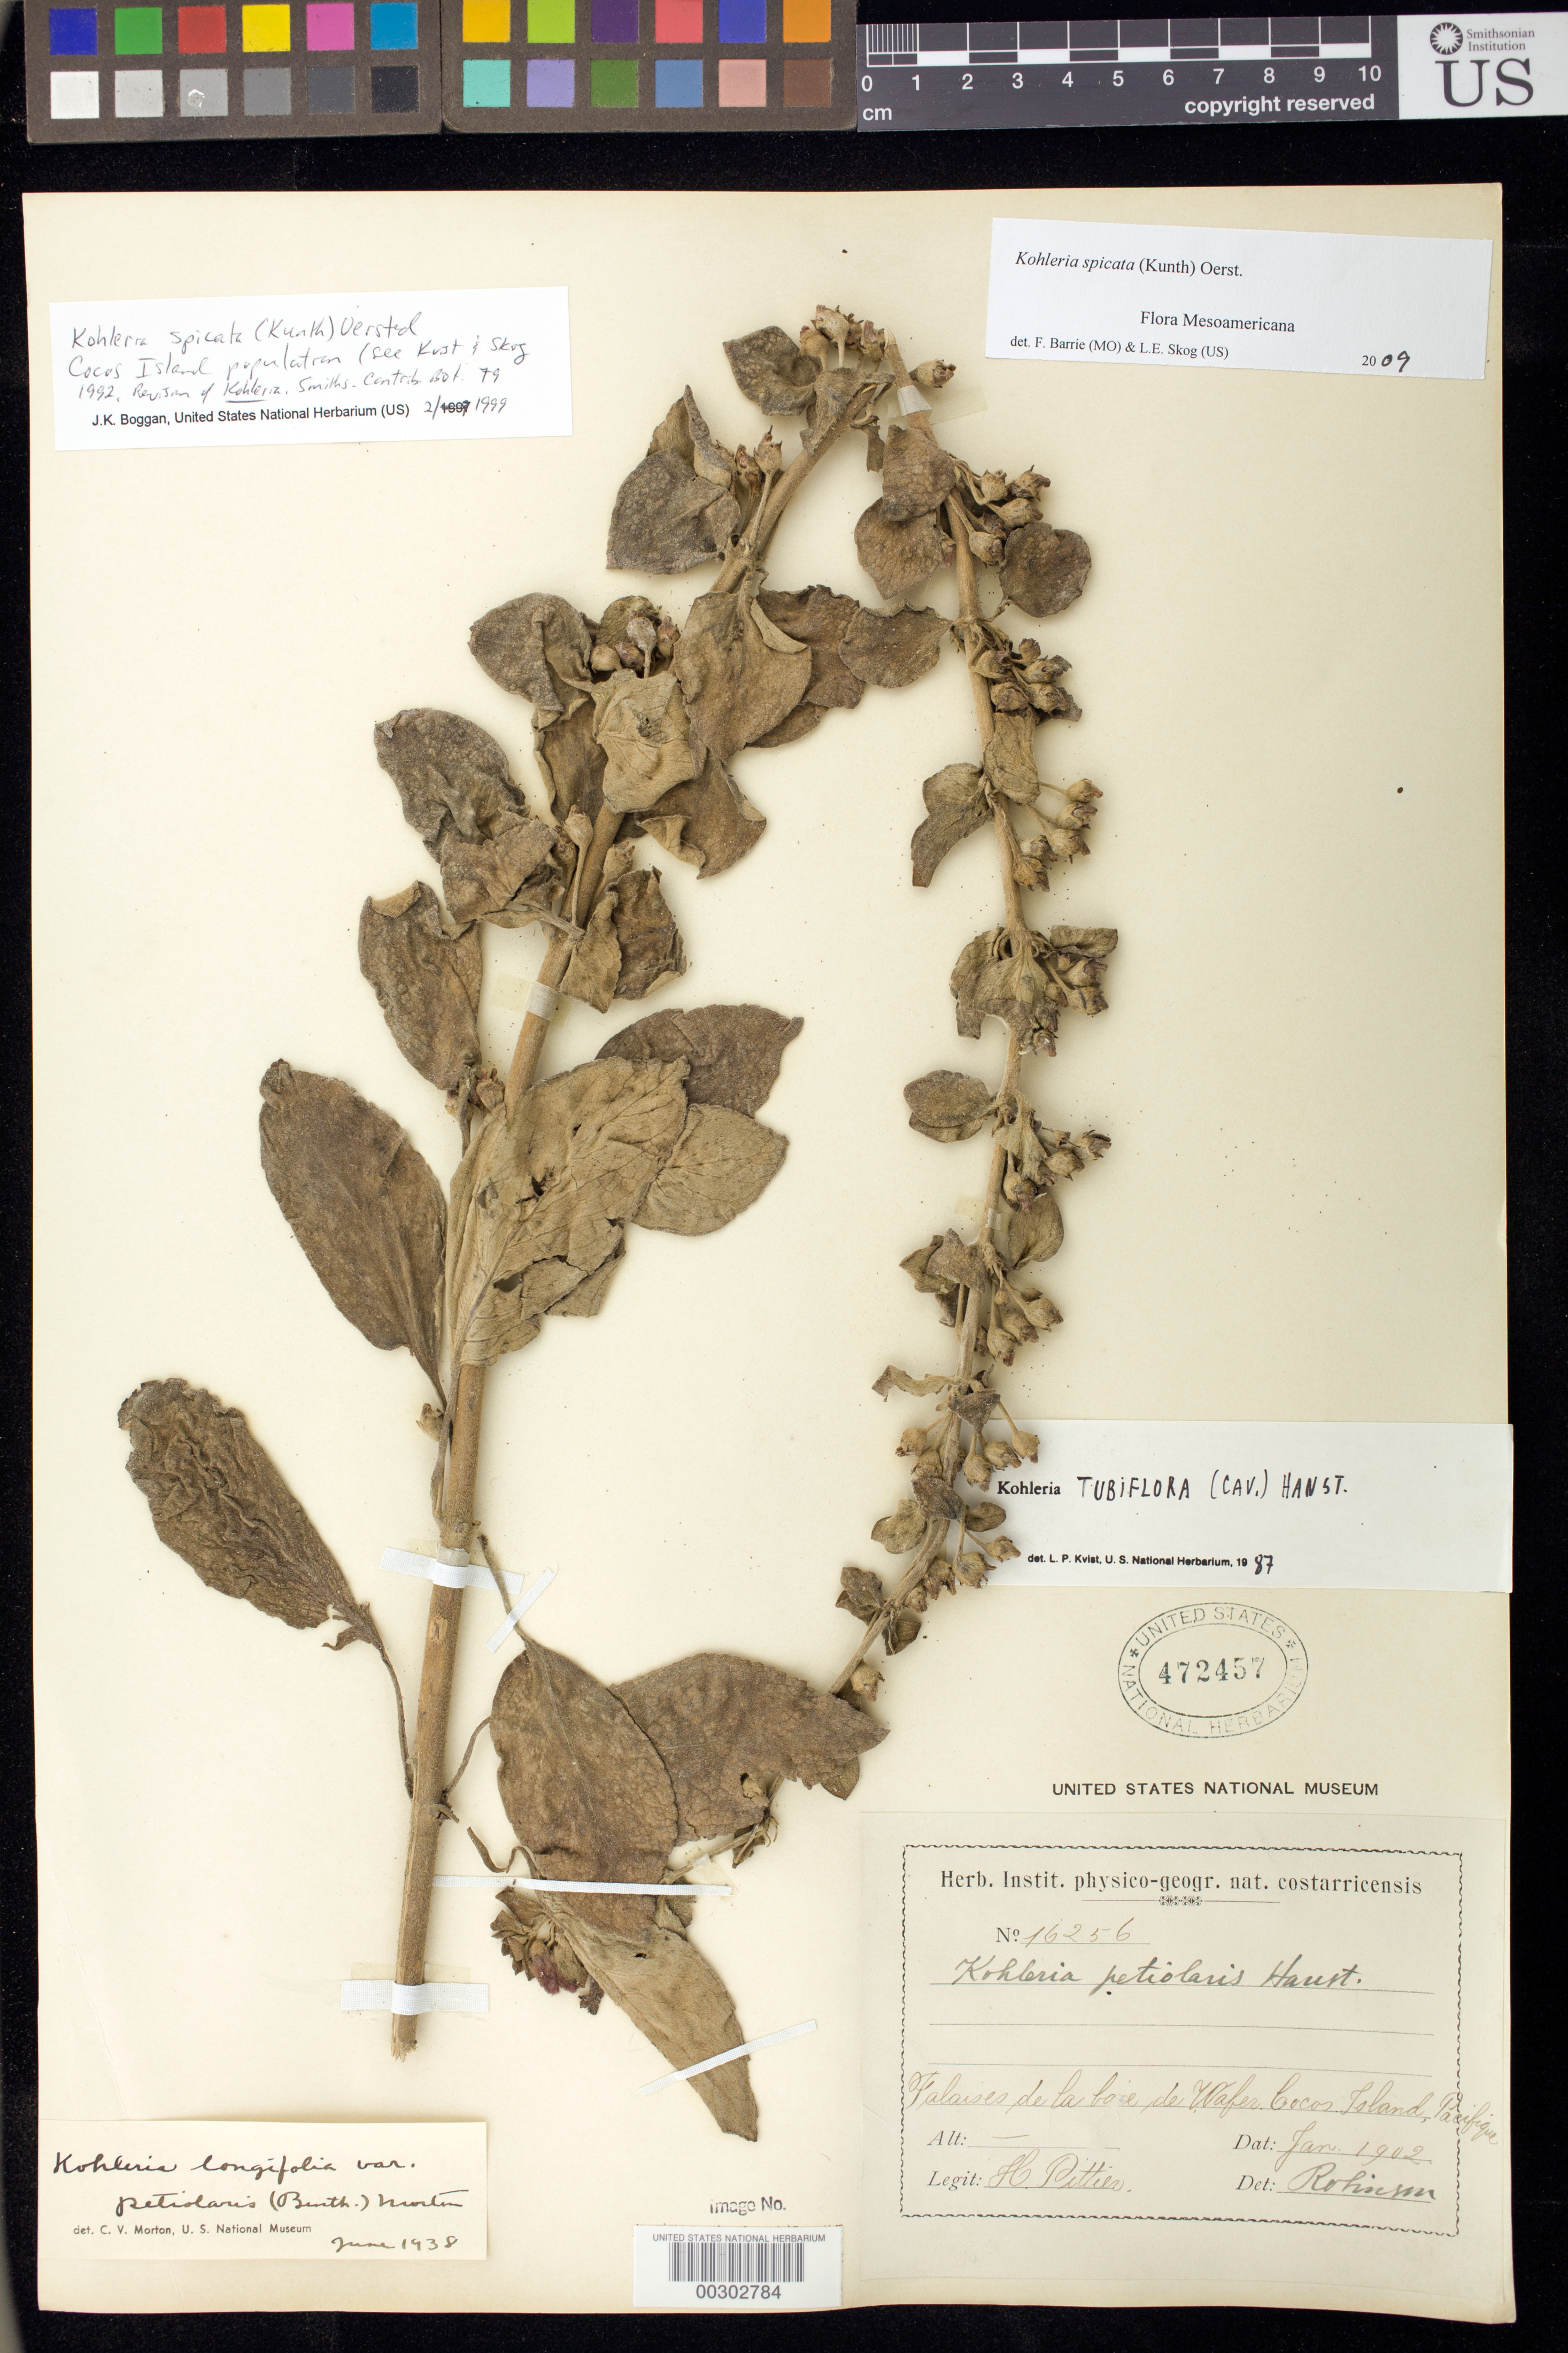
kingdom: Plantae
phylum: Tracheophyta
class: Magnoliopsida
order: Lamiales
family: Gesneriaceae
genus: Kohleria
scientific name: Kohleria spicata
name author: (Kunth) Oerst.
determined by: Skog, Laurence E.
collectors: H. F. Pittier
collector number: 16256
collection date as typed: Jan 1902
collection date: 1902-01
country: Costa Rica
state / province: Puntarenas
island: Cocos Island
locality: Cocos Island, Pacifique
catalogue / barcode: US 472457